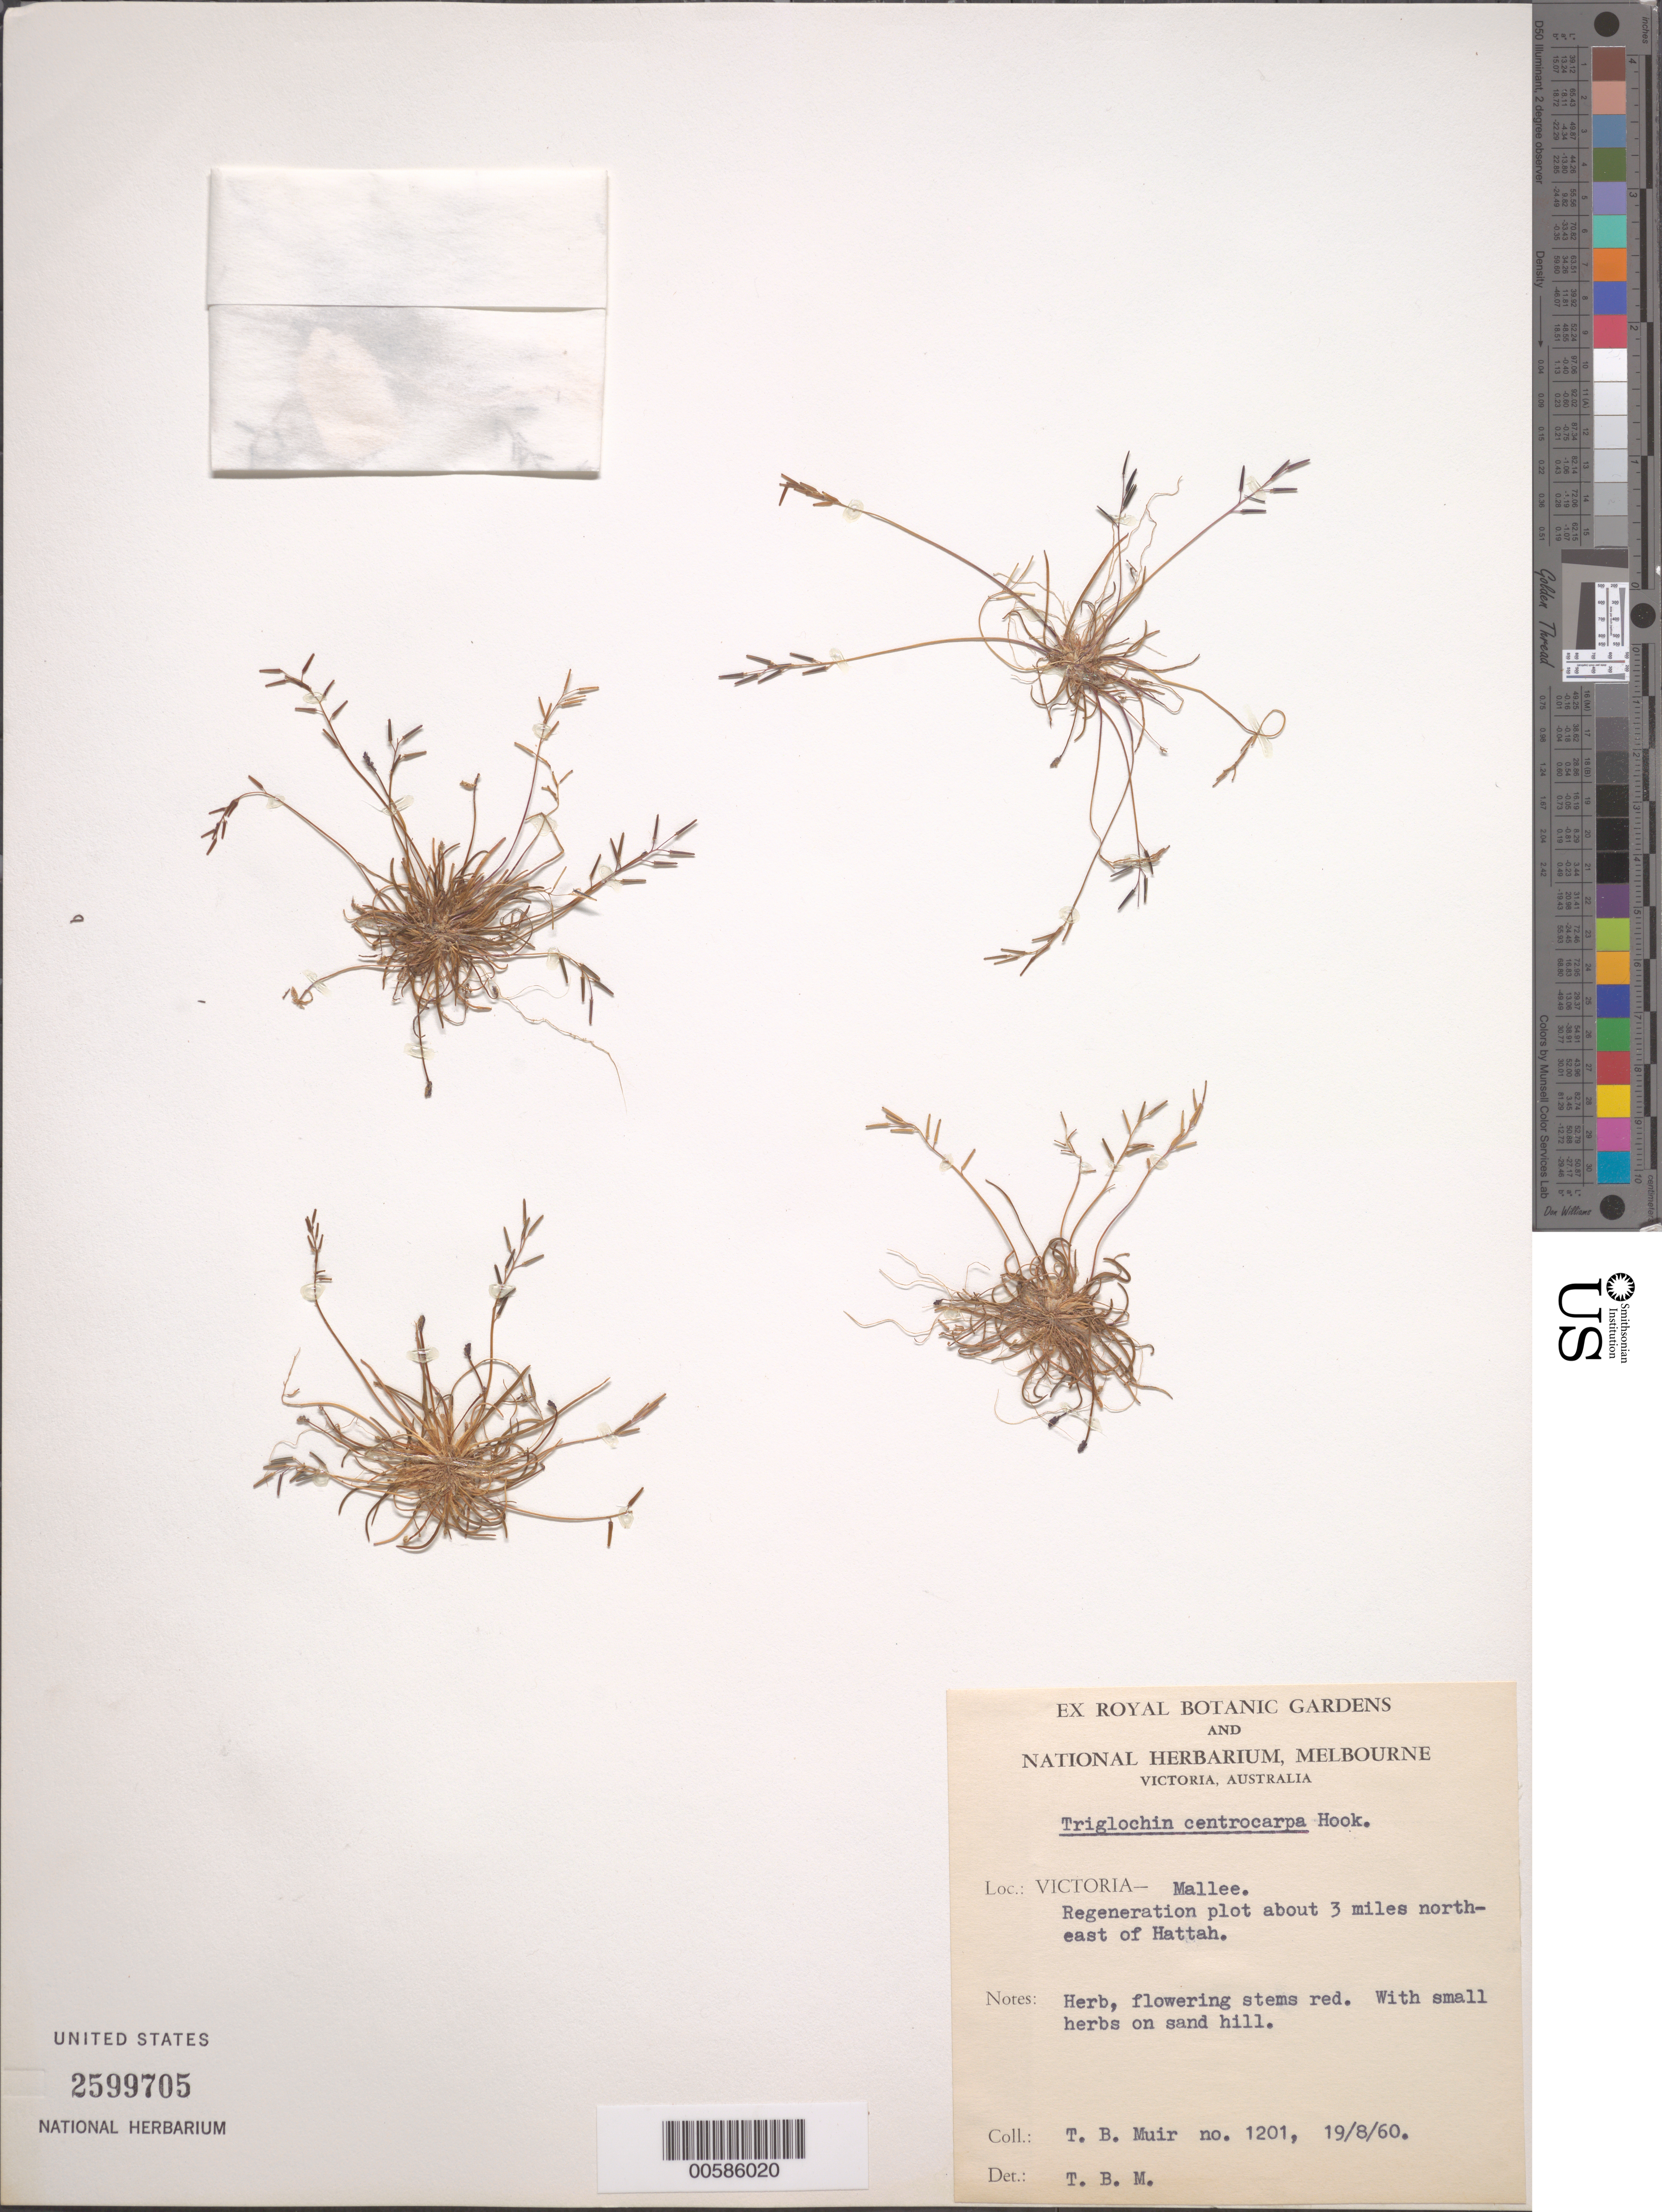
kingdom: Plantae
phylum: Tracheophyta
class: Liliopsida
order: Alismatales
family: Juncaginaceae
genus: Triglochin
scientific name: Triglochin centrocarpa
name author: Hook.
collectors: T. Muir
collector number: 1201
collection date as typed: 19 Aug 1960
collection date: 1960-08-19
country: Australia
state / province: Victoria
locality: NE of Hattah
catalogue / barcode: US 2599705